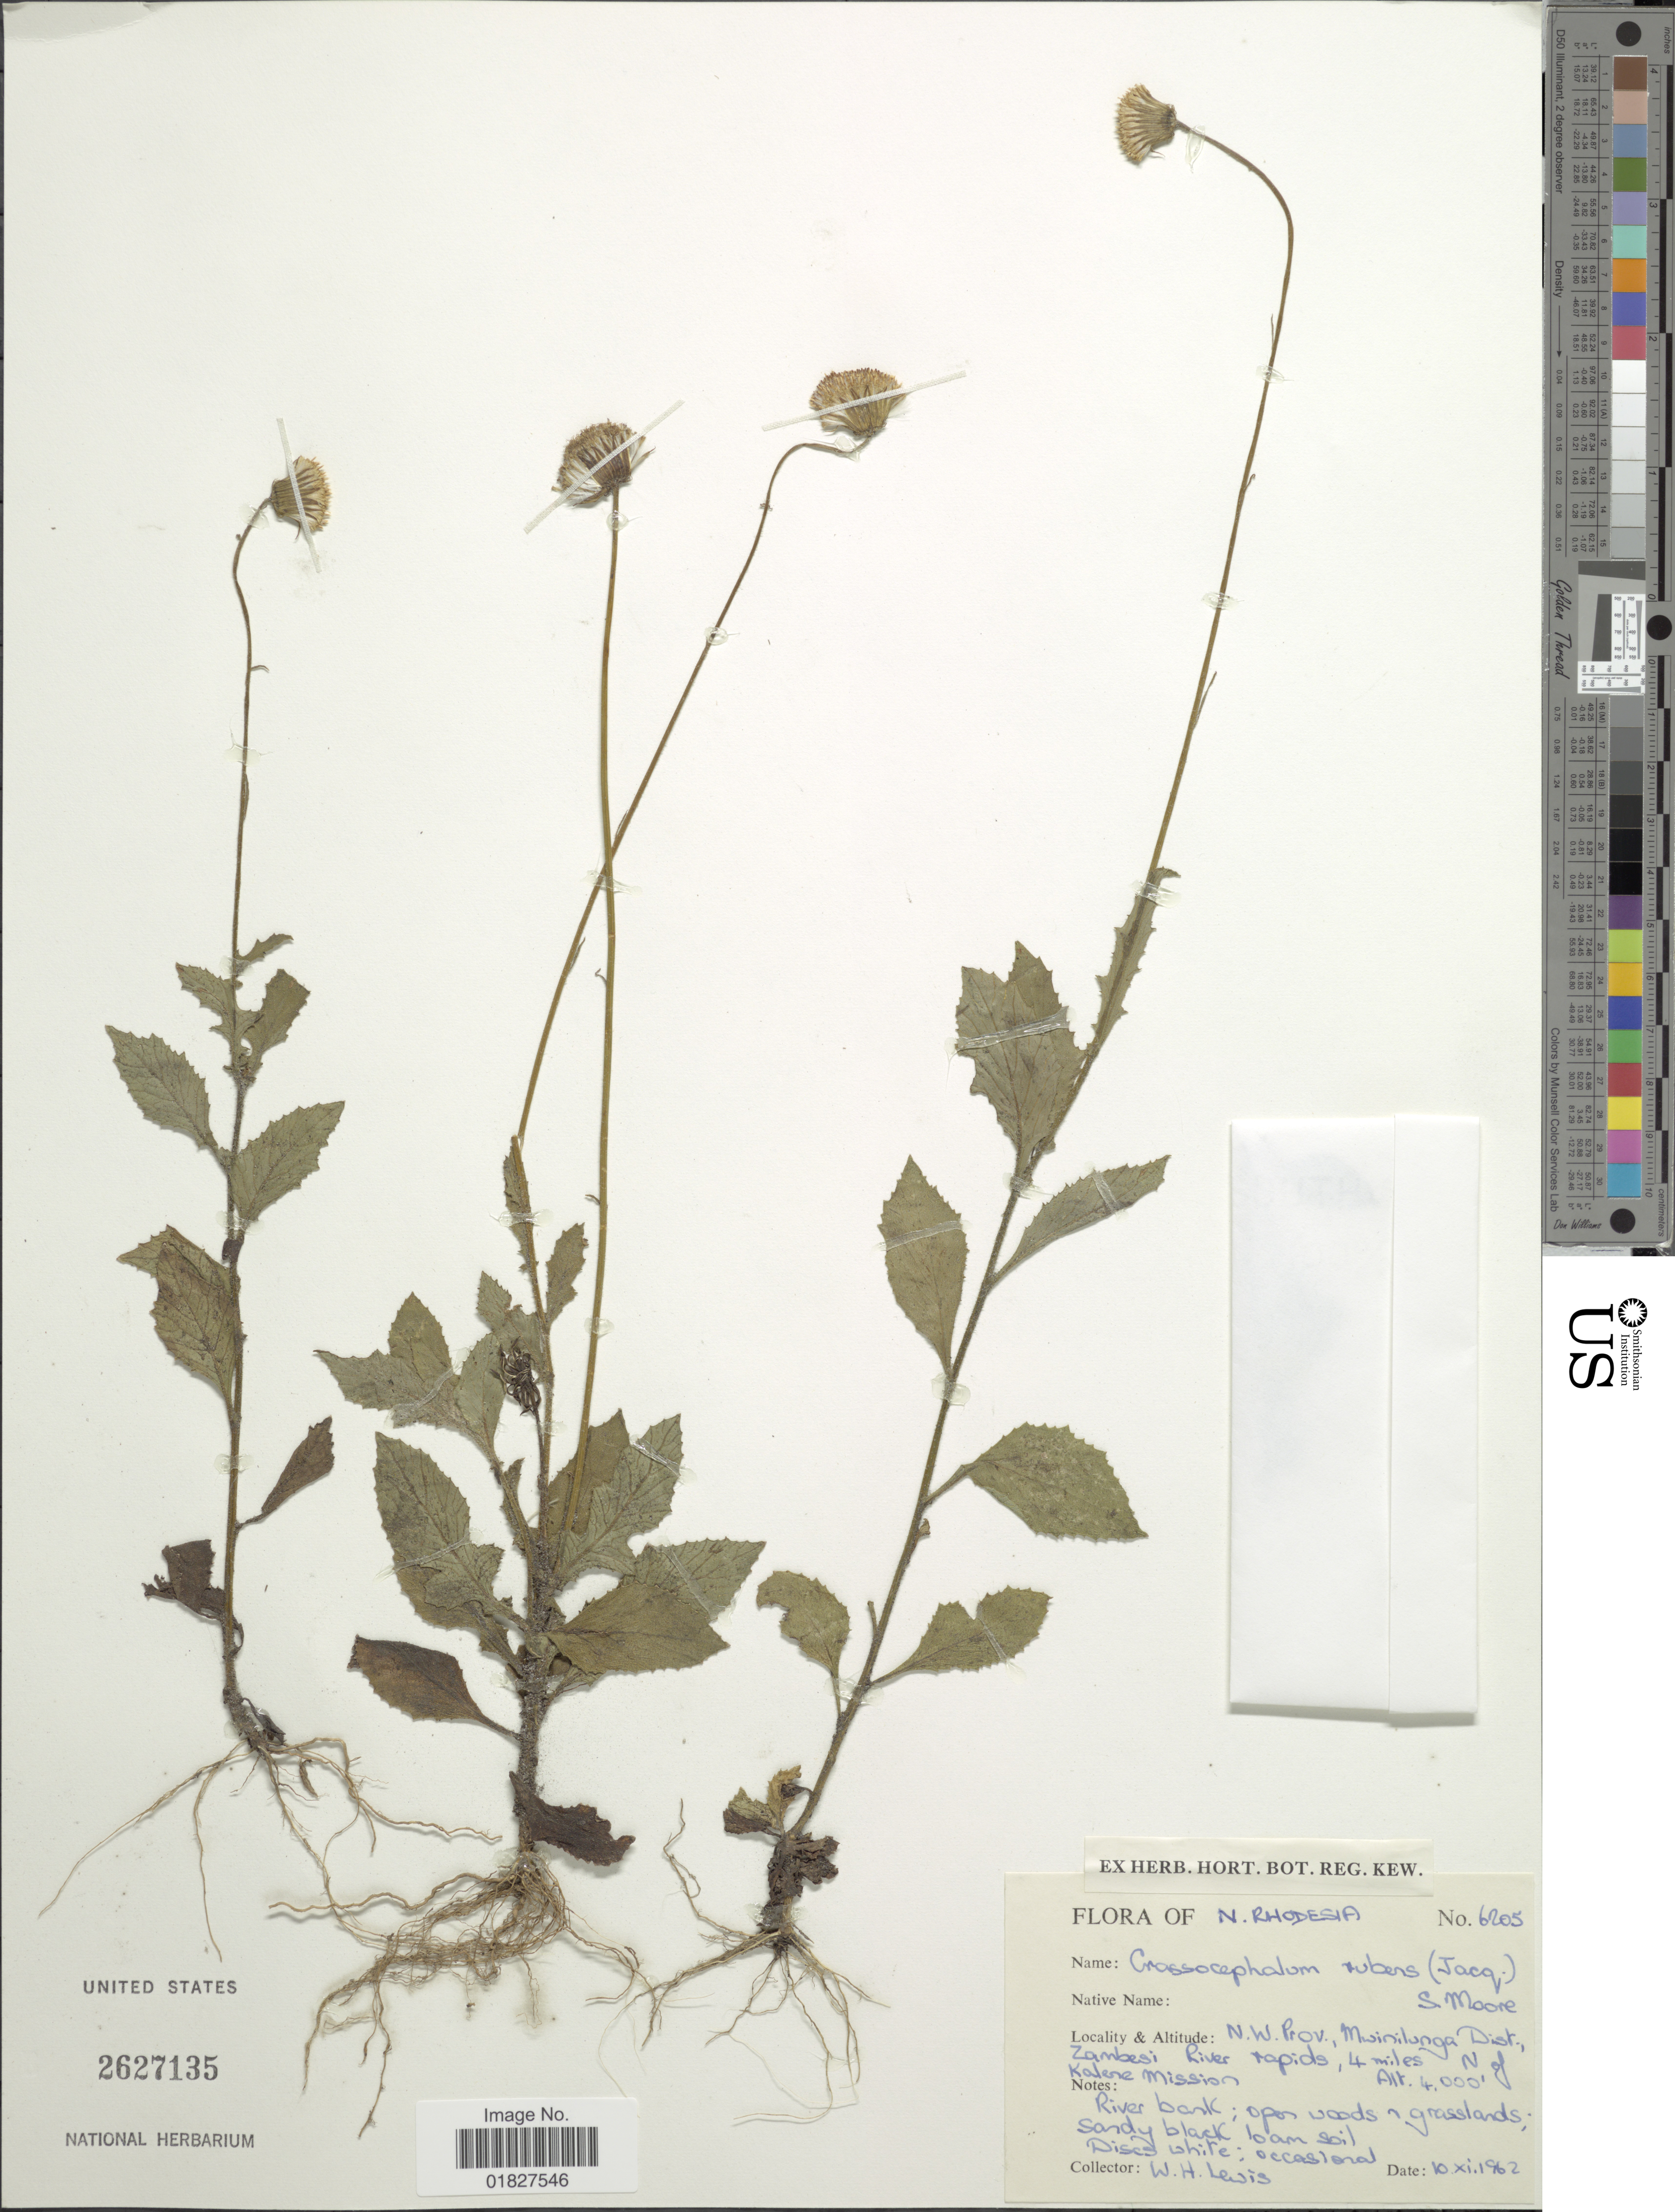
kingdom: Plantae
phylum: Tracheophyta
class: Magnoliopsida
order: Asterales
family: Asteraceae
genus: Crassocephalum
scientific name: Crassocephalum rubens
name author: (Juss. ex Jacq.) S. Moore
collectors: W. H. Lewis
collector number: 6205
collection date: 1962-11-10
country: Zambia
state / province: North-Western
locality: N. W. Prov., Mwinilunga Dist., Zambesi River rapids, 4 miles N of Kalene Mission, N. Rhodesia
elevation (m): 1219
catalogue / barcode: US 2627135